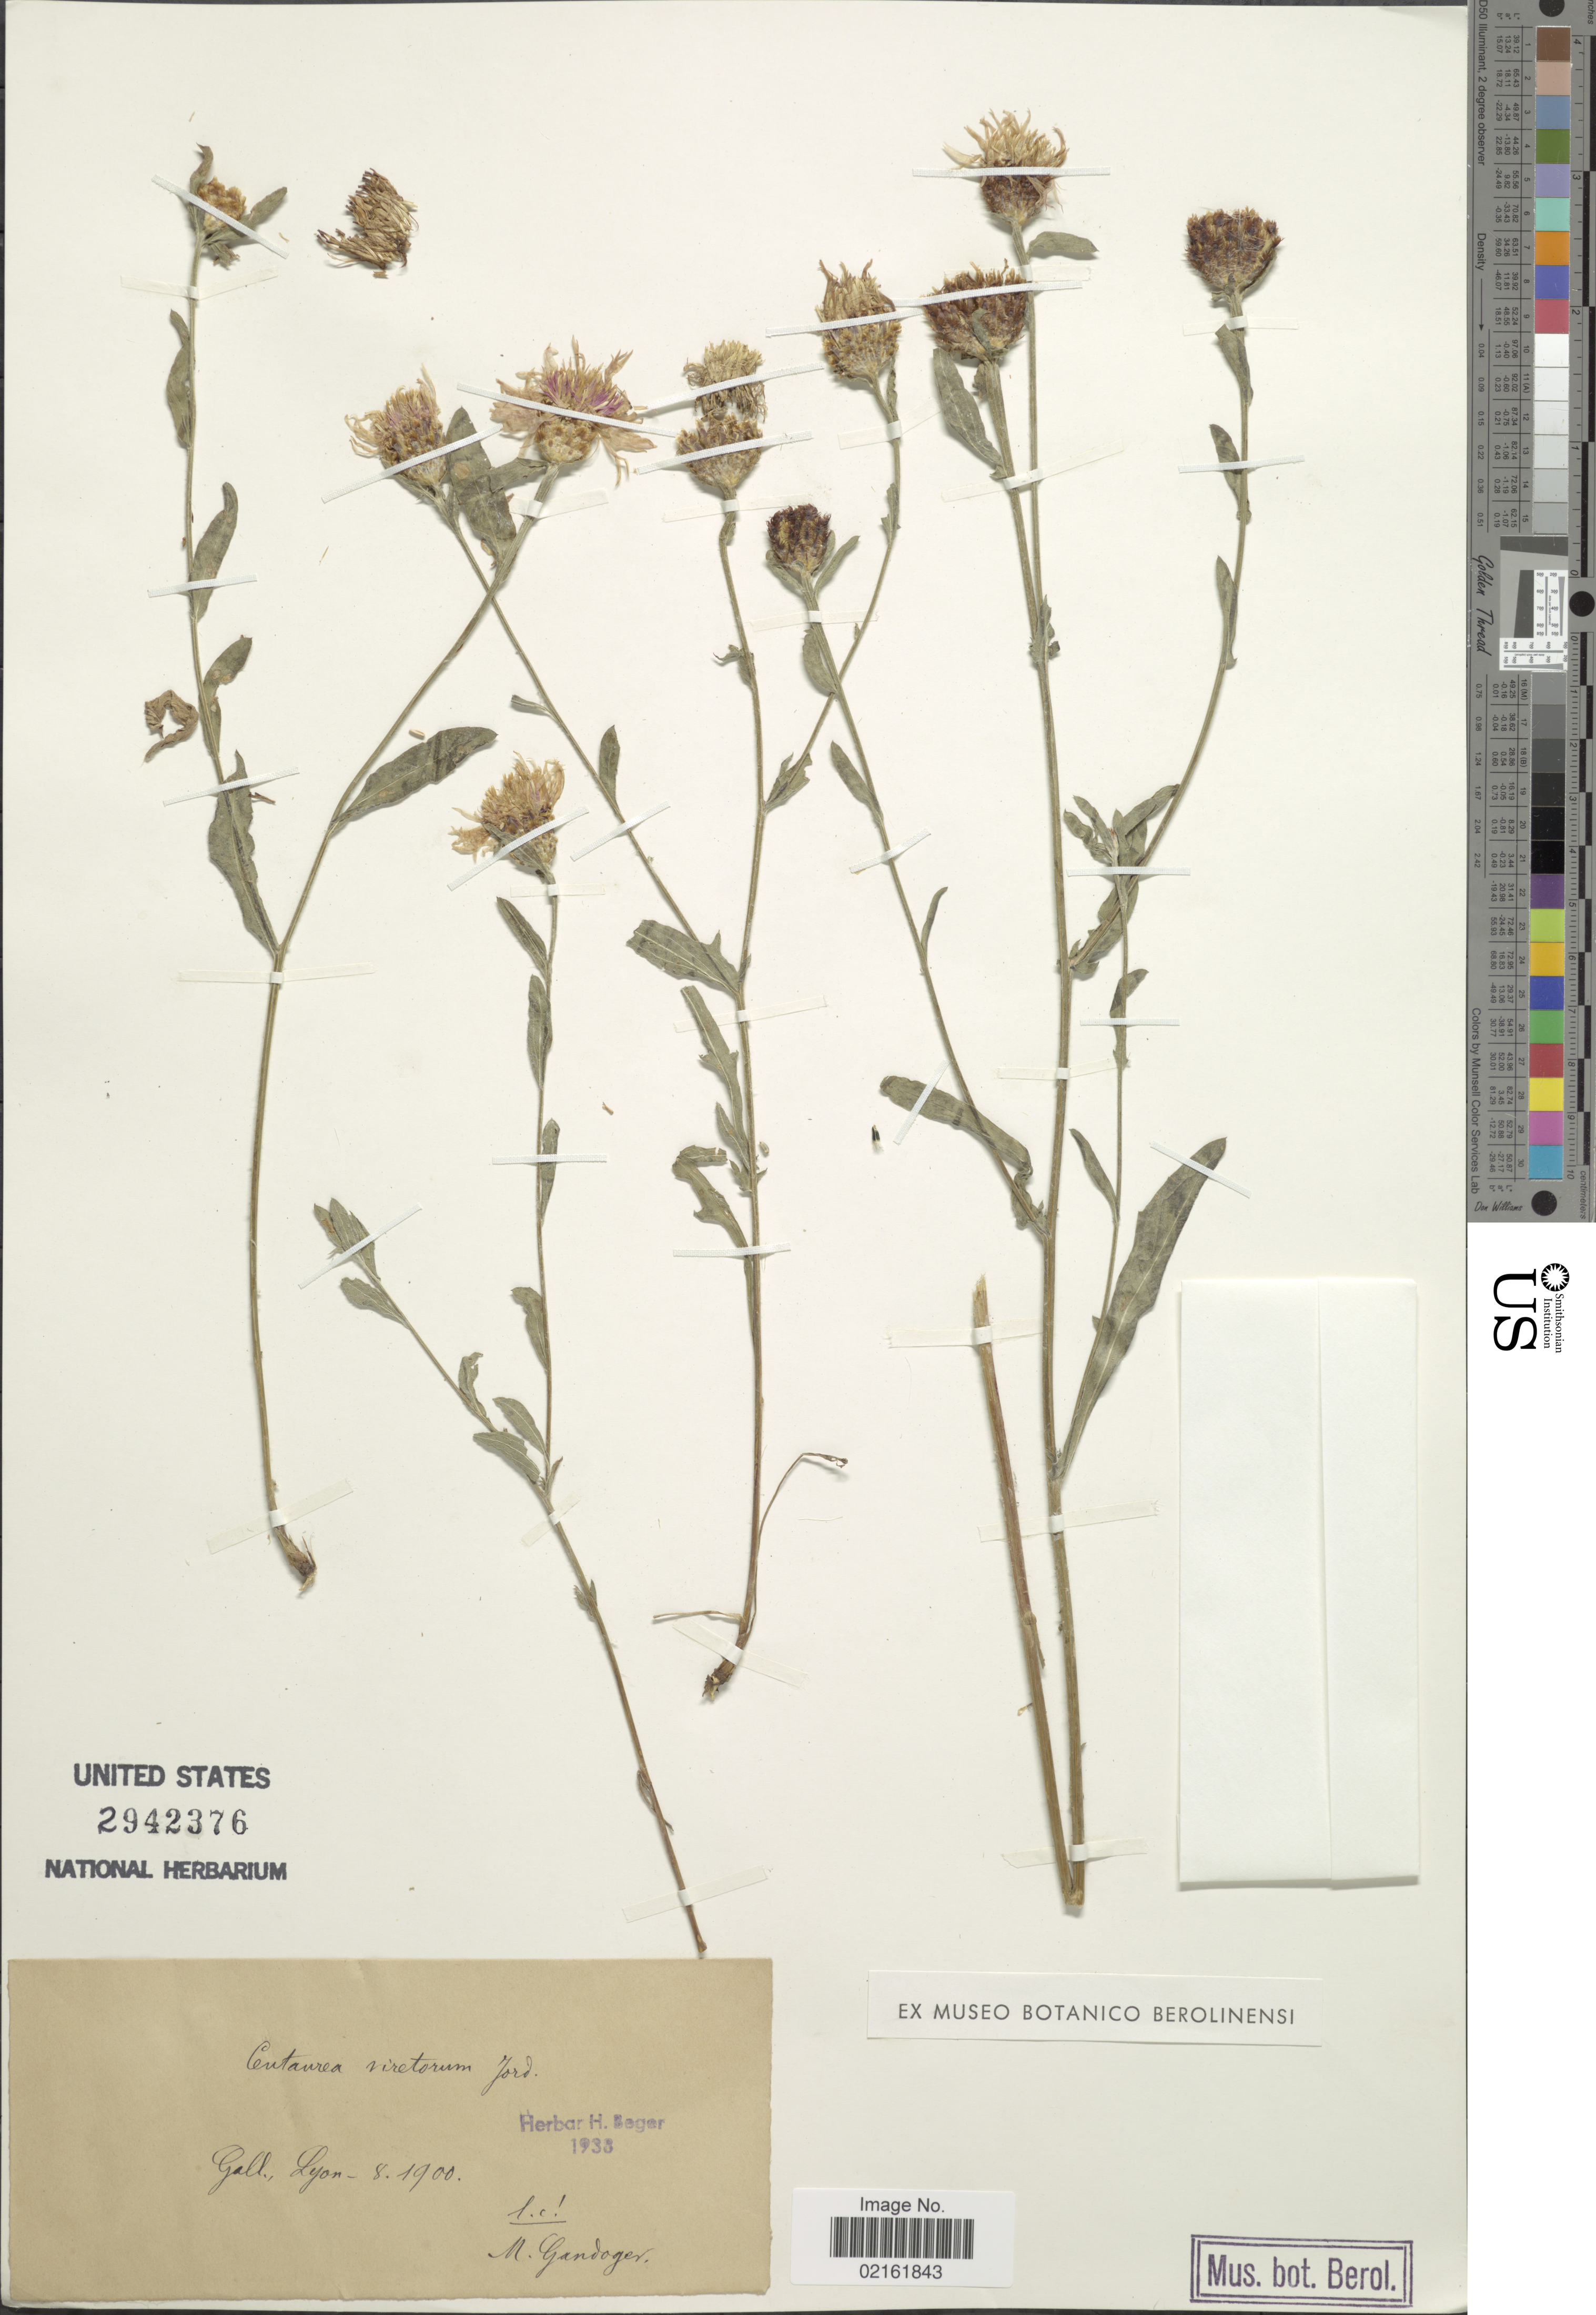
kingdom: Plantae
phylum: Tracheophyta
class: Magnoliopsida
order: Asterales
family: Asteraceae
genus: Centaurea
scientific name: Centaurea jacea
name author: L.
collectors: M. Gandoger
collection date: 1900-08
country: France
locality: Gall., Lyon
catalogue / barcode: US 2942376